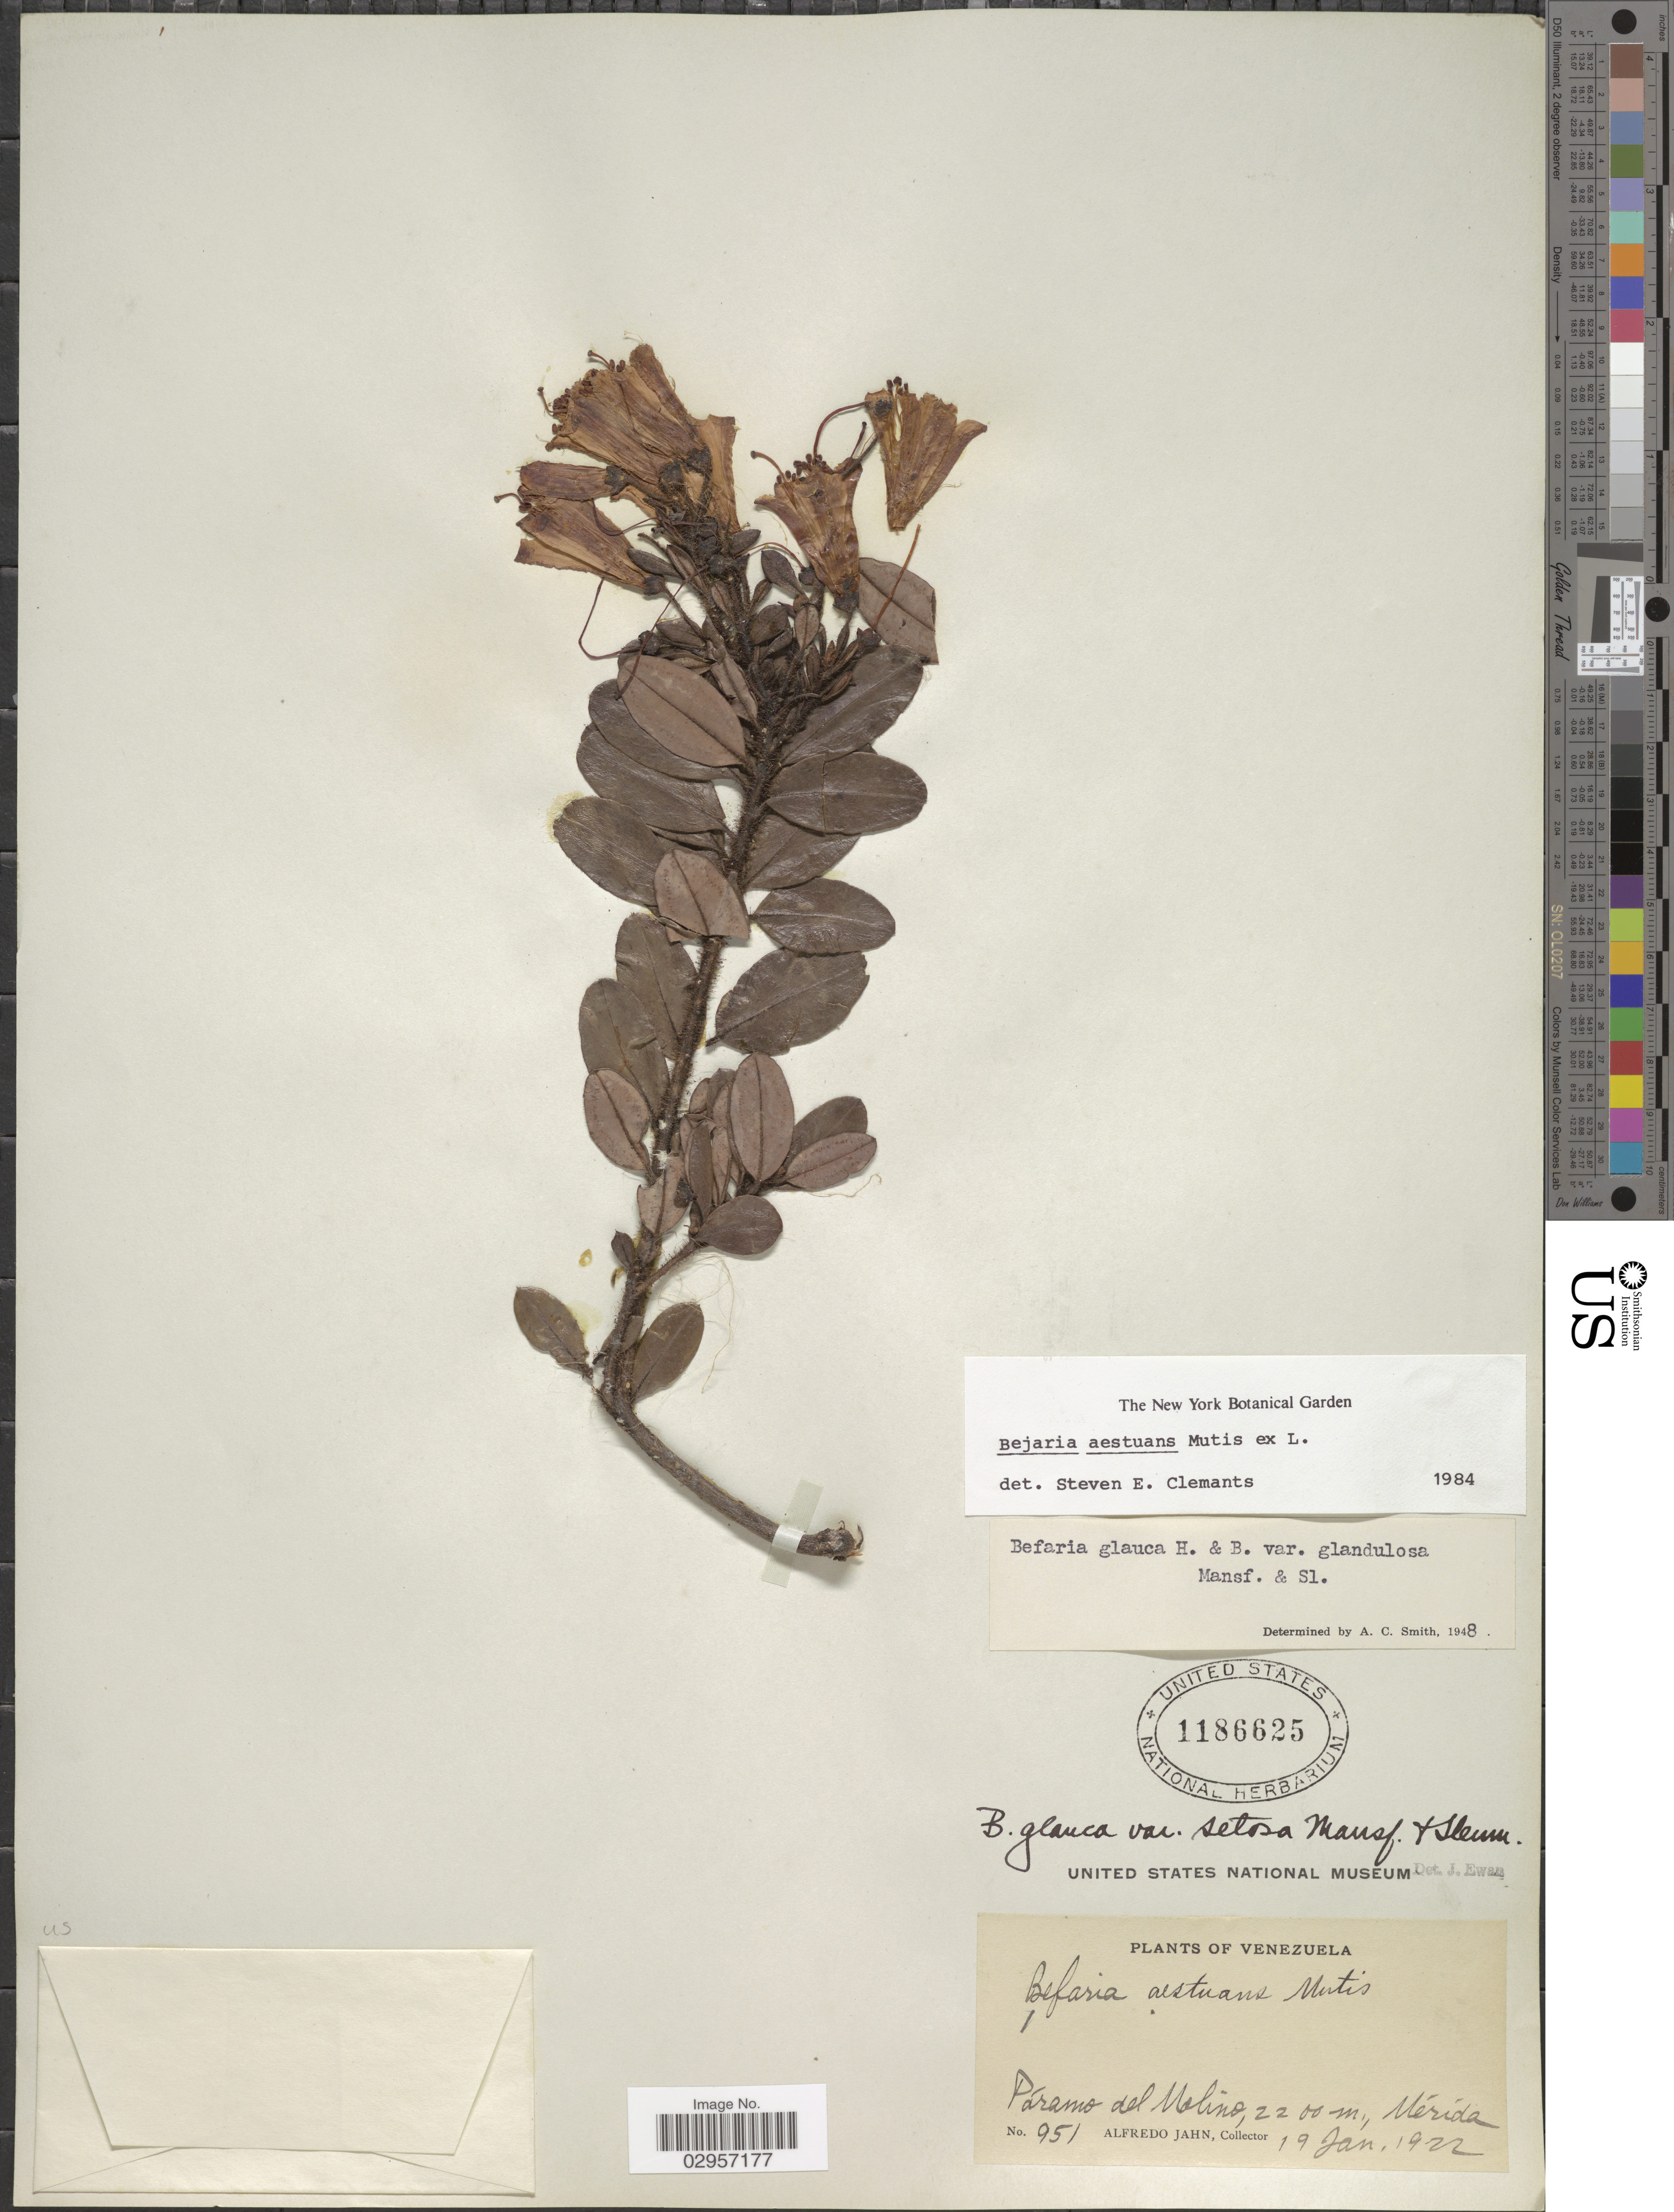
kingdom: Plantae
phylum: Tracheophyta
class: Magnoliopsida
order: Ericales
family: Ericaceae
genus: Befaria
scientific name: Befaria aestuans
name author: Mutis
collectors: A. Jahn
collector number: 951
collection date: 1922-01-19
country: Venezuela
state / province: Mérida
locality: Páramo del Molino, Mérida.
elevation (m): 2200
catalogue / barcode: US 1186625